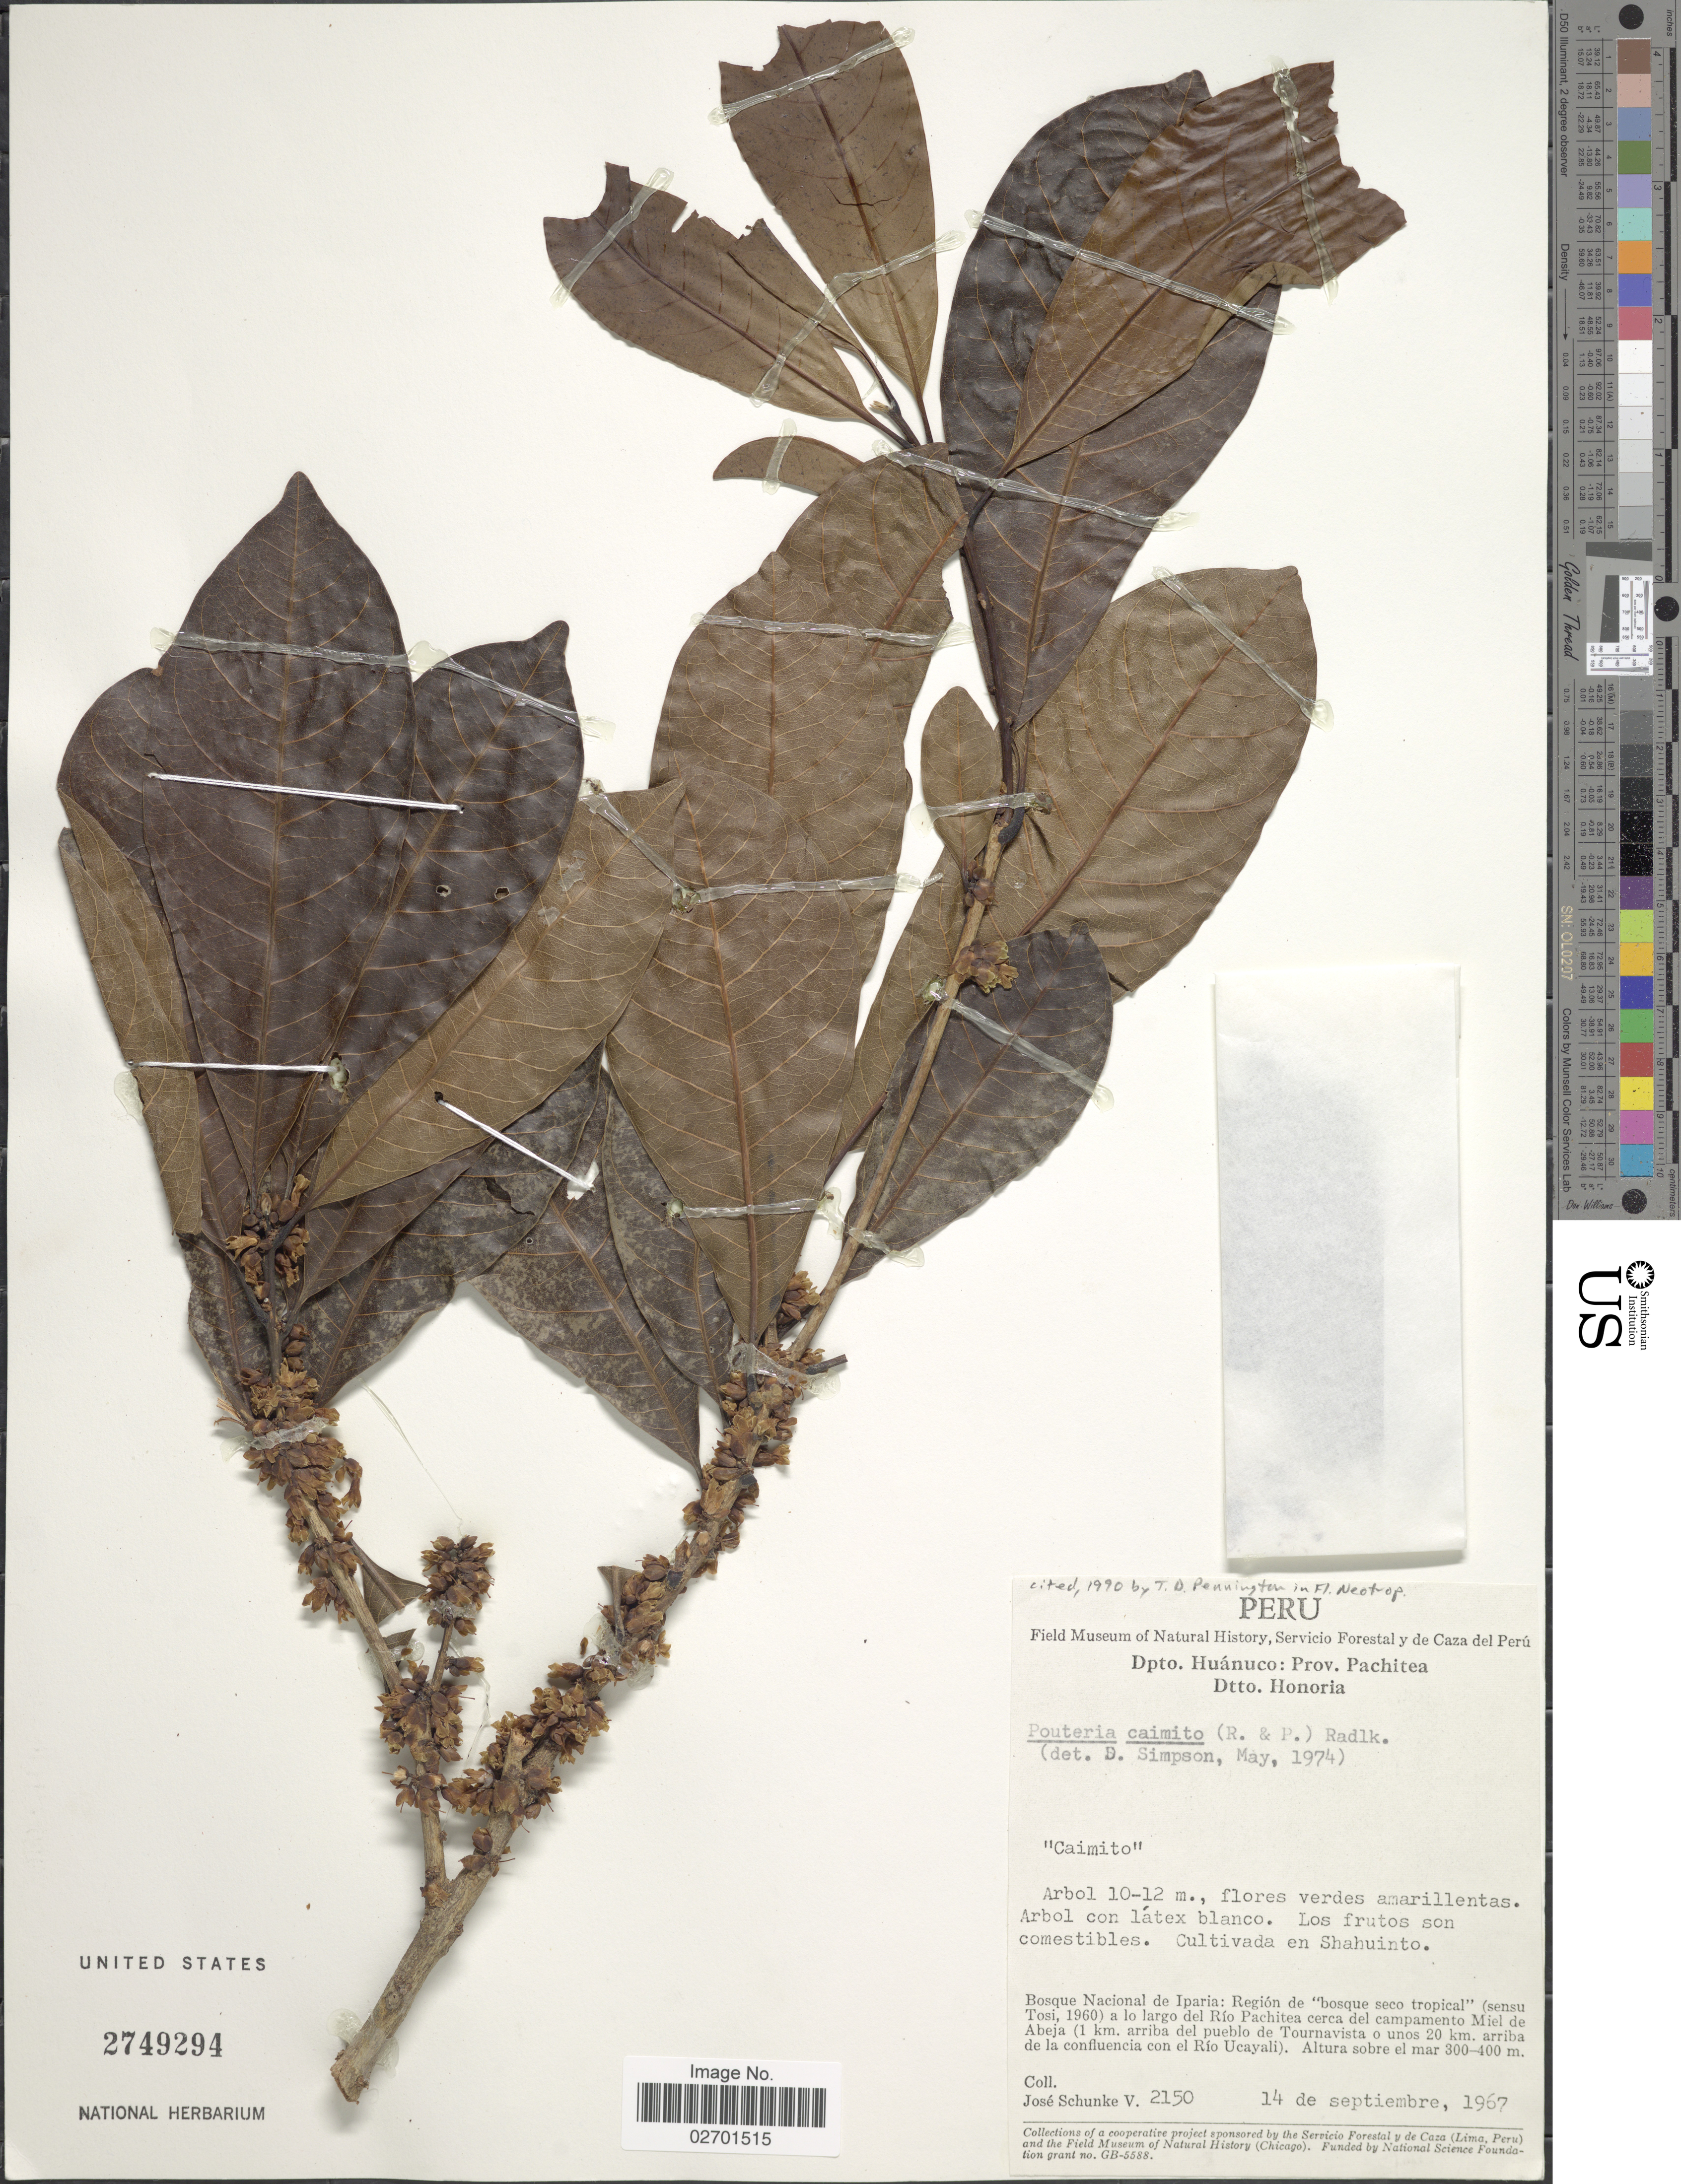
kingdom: Plantae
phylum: Tracheophyta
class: Magnoliopsida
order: Ericales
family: Sapotaceae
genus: Pouteria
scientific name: Pouteria caimito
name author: (Ruiz & Pav.) Radlk.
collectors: J. Schunke Vigo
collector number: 2150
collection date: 1967-09-14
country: Peru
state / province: Huánuco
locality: Prov. Pachitea, Dtto. Honoria, Cultivada en Shahuinto, Bosque Nacional de Iparia: Region de "bosque seco tropical"(sensu Tosi, 1960) a lo largo del Rio Pachitea cerca del campamento Miel de Abeja (1 km. arriba del pueblo de Tournavista o unos 20 km. arriba de la confleuncia con el Rio Ucayalli).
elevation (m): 300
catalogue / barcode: US 2749294